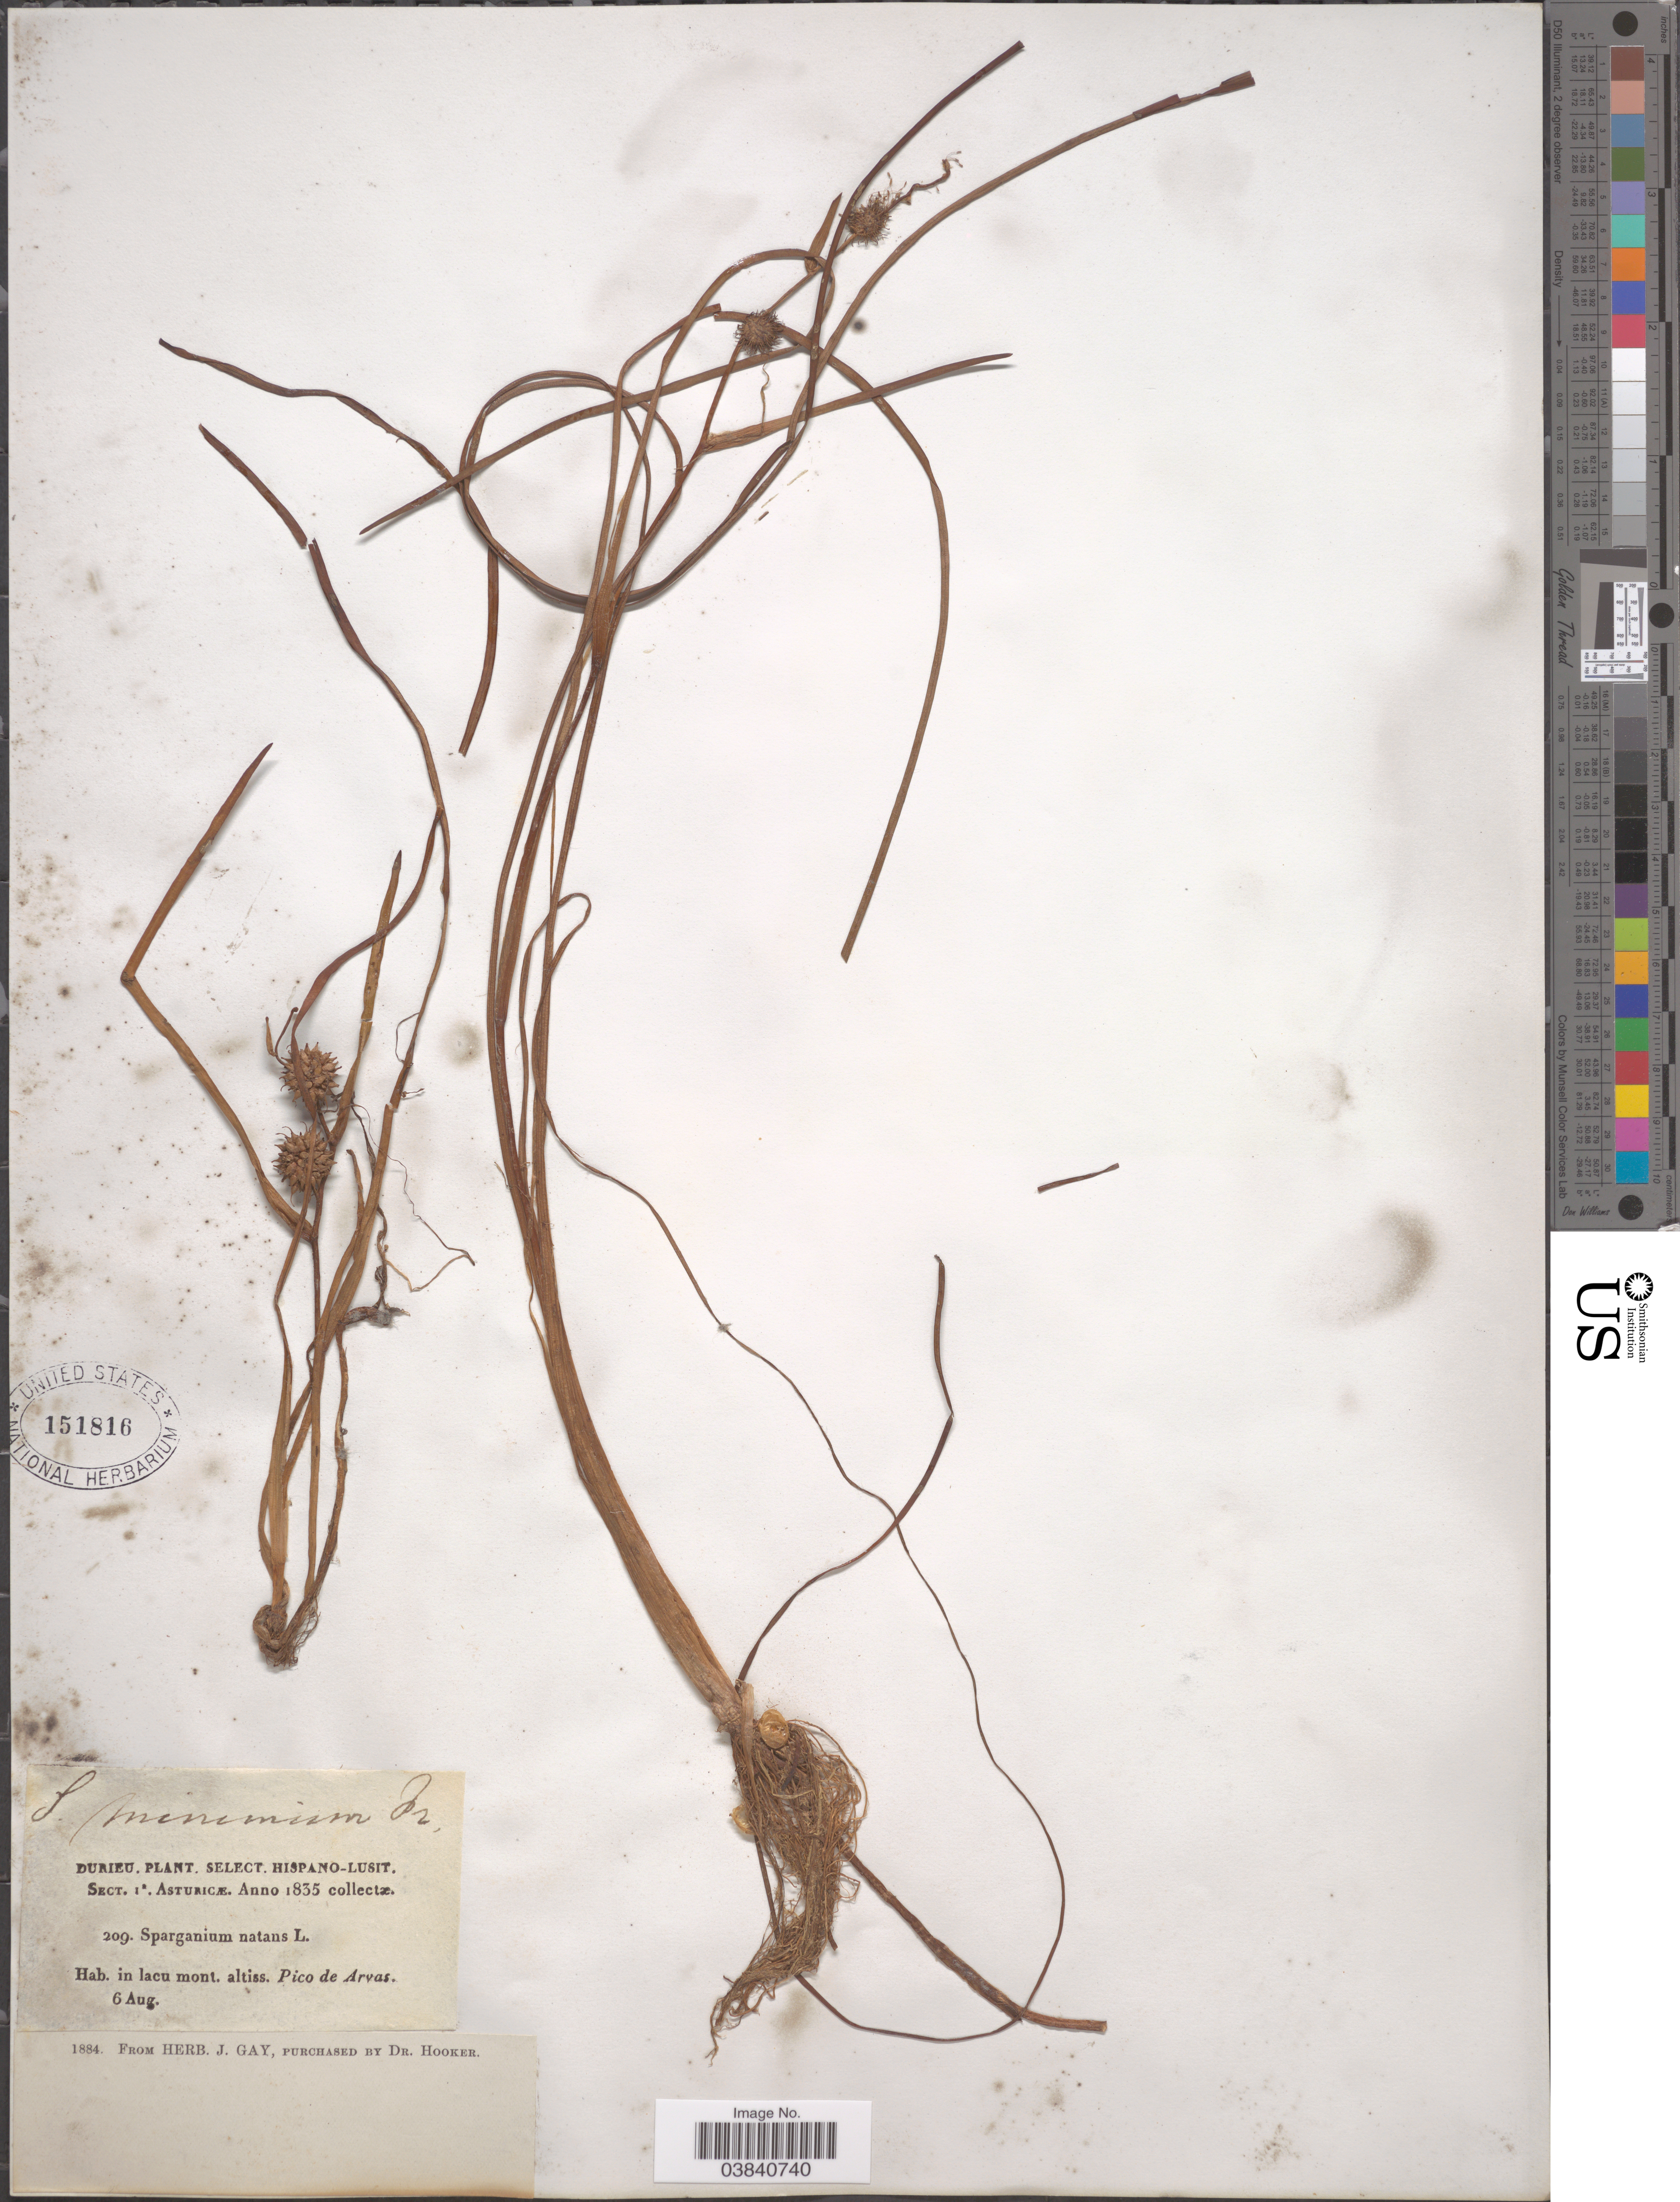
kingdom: Plantae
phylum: Tracheophyta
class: Liliopsida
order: Poales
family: Typhaceae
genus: Sparganium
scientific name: Sparganium minimum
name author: Wallr.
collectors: ex herb. J. Gay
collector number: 209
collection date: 1835-08-06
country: Spain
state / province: Principado de Asturias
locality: Asturicæ. In lacu mont. altiss. Pico de Arvas.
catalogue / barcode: US 151816